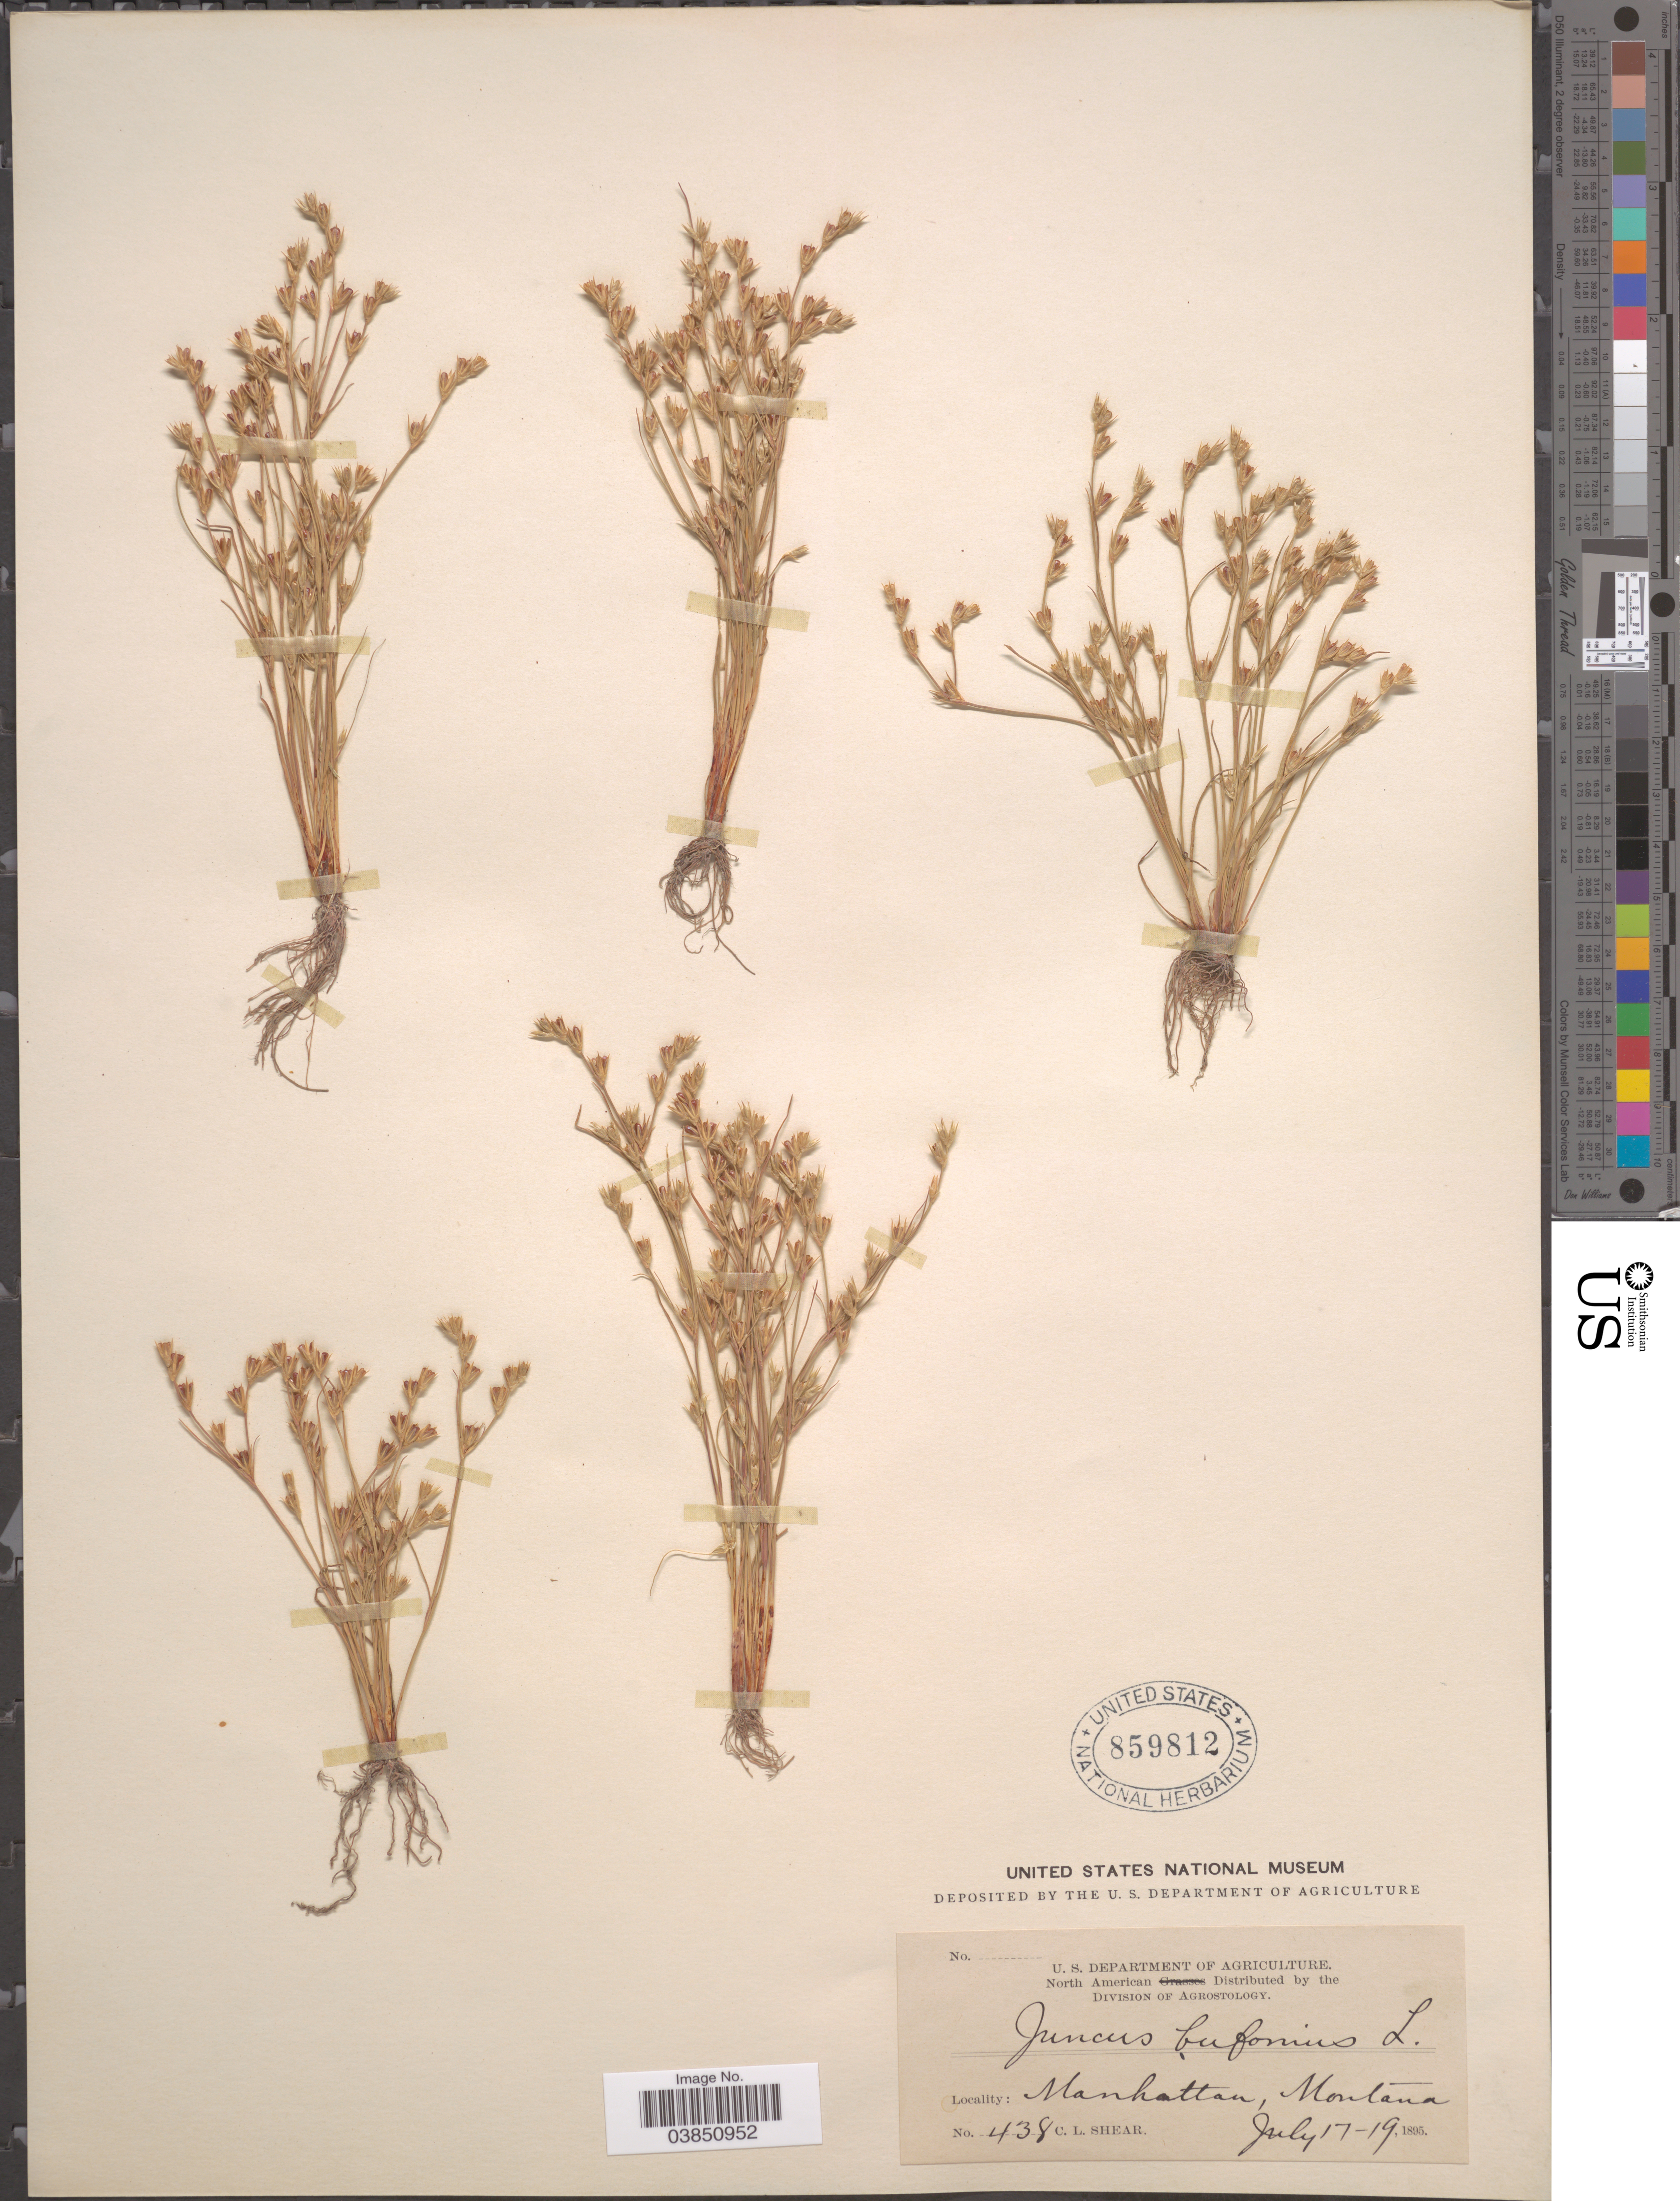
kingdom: Plantae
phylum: Tracheophyta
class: Liliopsida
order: Poales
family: Juncaceae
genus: Juncus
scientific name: Juncus bufonius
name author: L.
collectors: C. L. Shear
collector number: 438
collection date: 1895-07-17/1895-07-19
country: United States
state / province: Montana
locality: Manhattan.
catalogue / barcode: US 859812